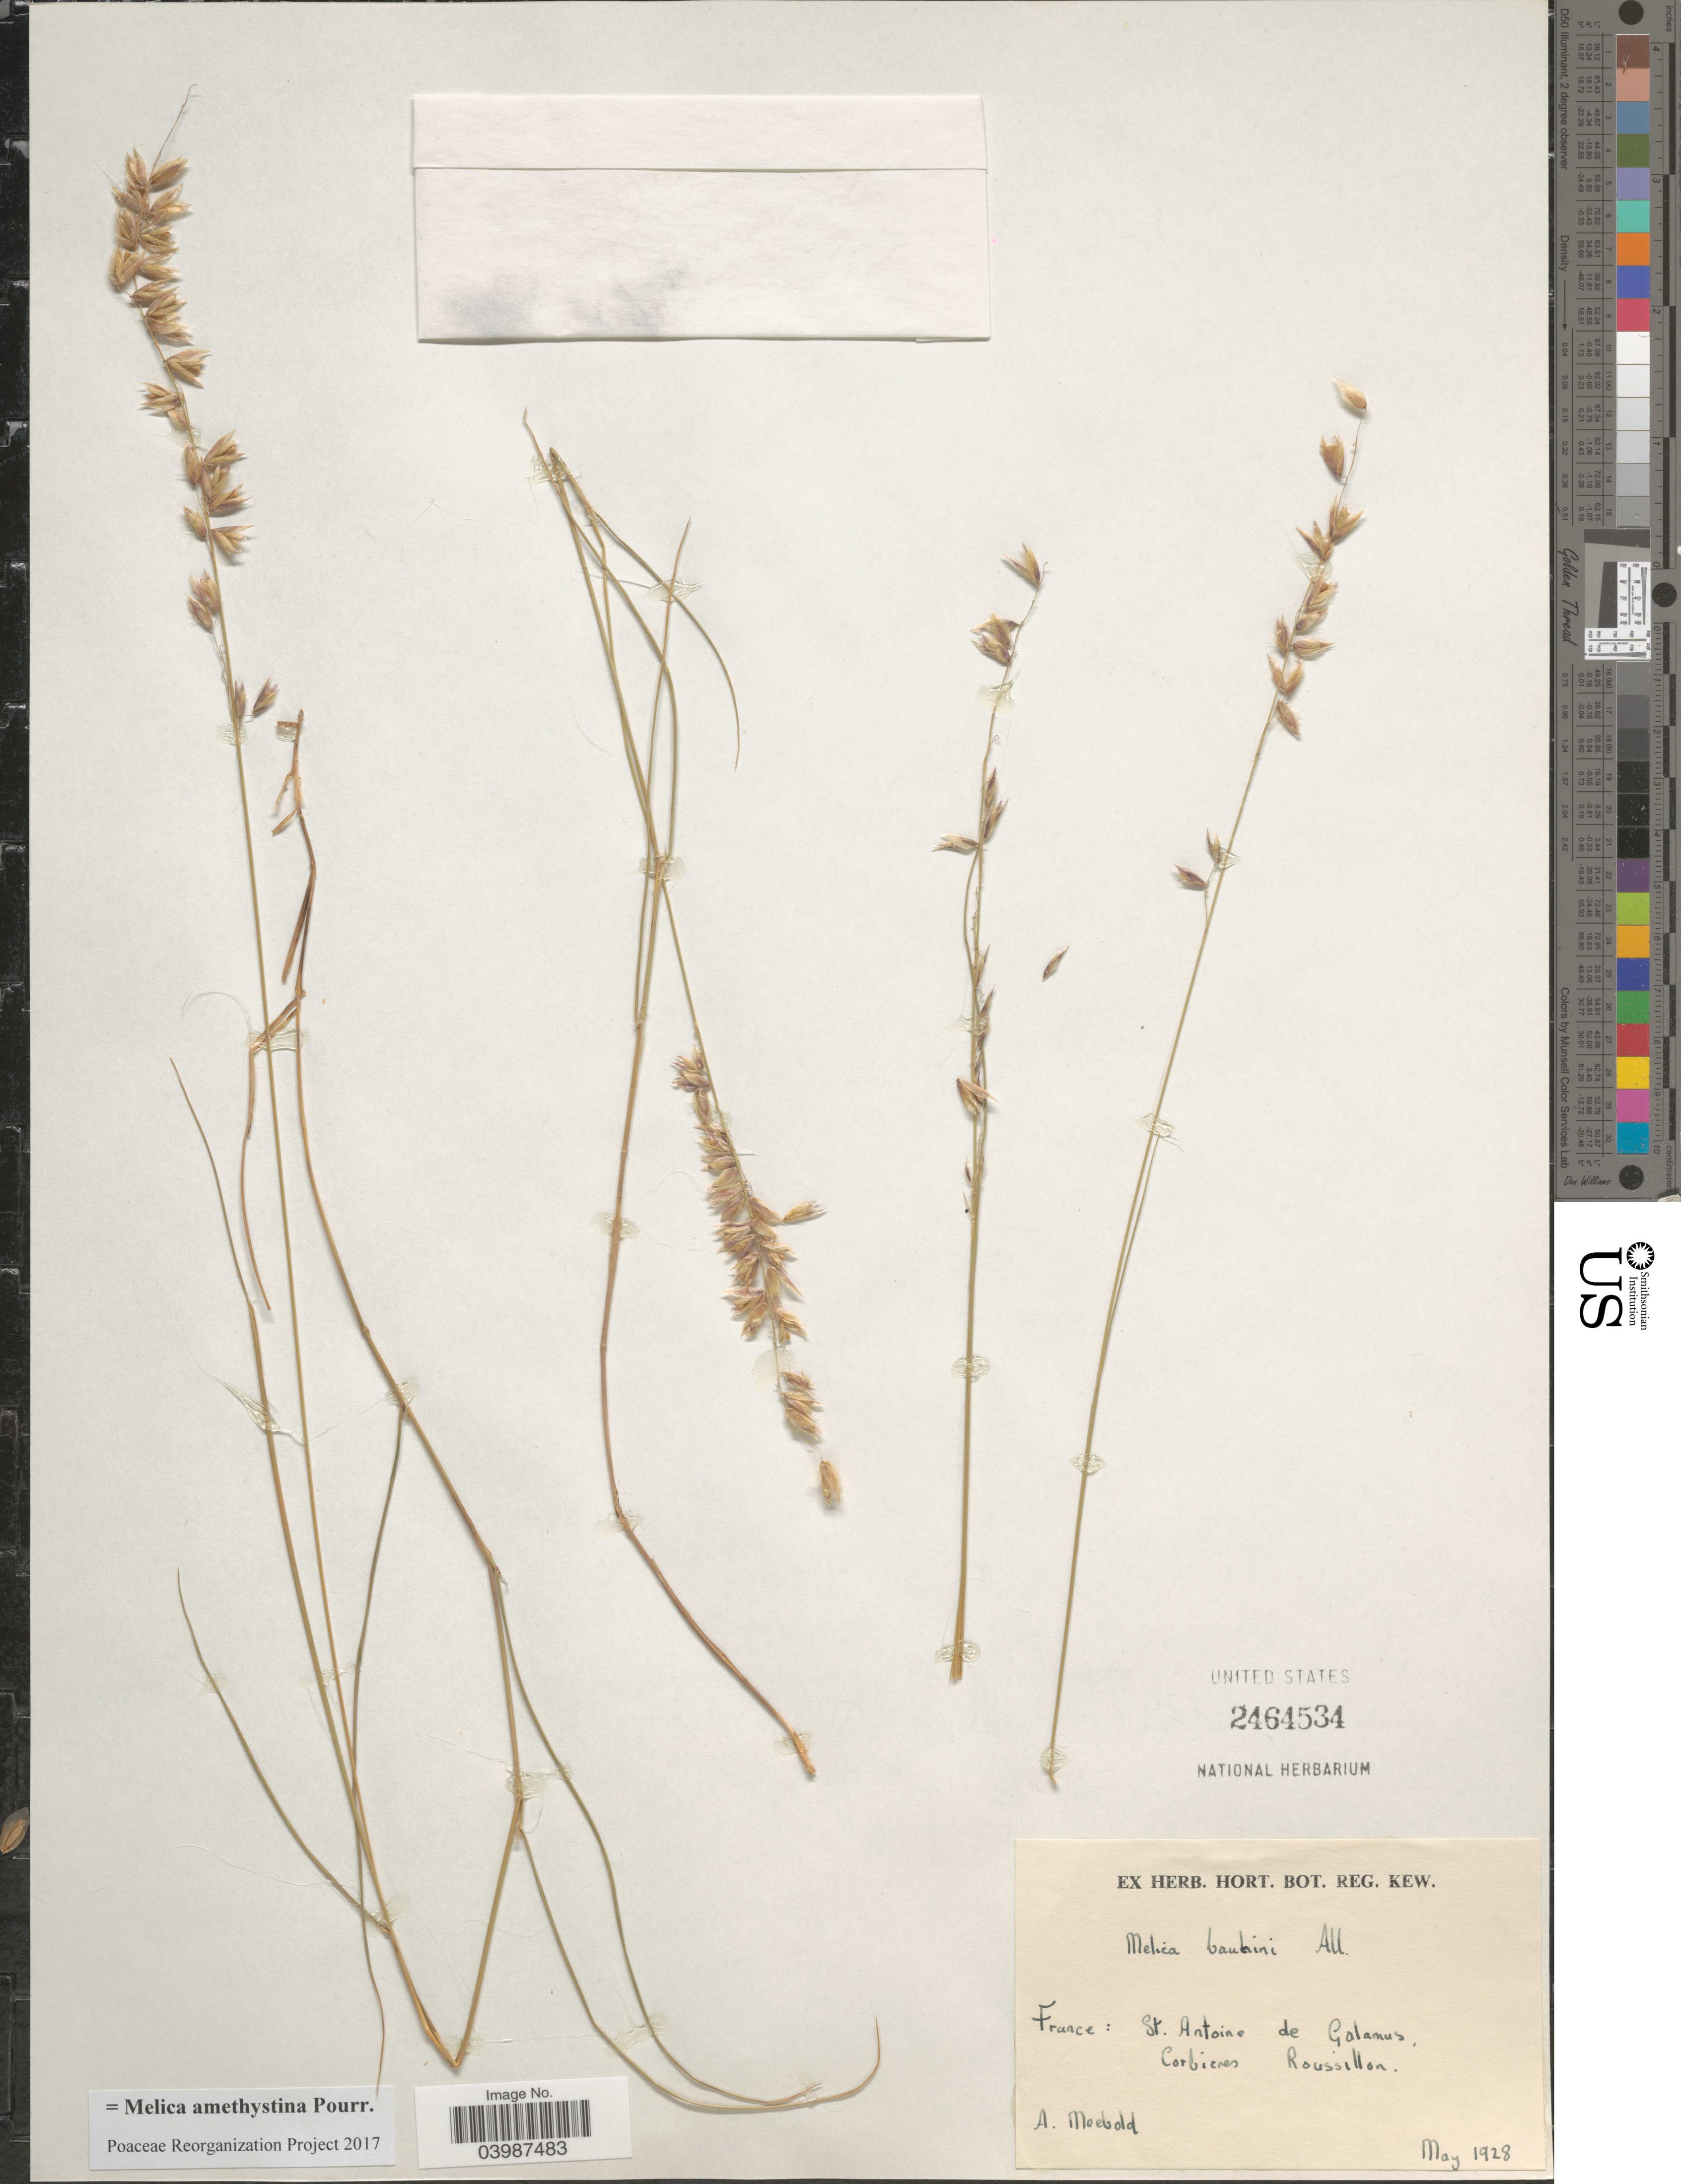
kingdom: Plantae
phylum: Tracheophyta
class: Liliopsida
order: Poales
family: Poaceae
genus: Melica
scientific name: Melica amethystina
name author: Pourr.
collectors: A. Meebold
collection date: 1928-05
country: France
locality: St. Antoine de Golamus, Corbieres Roussillon.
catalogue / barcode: US 2464534